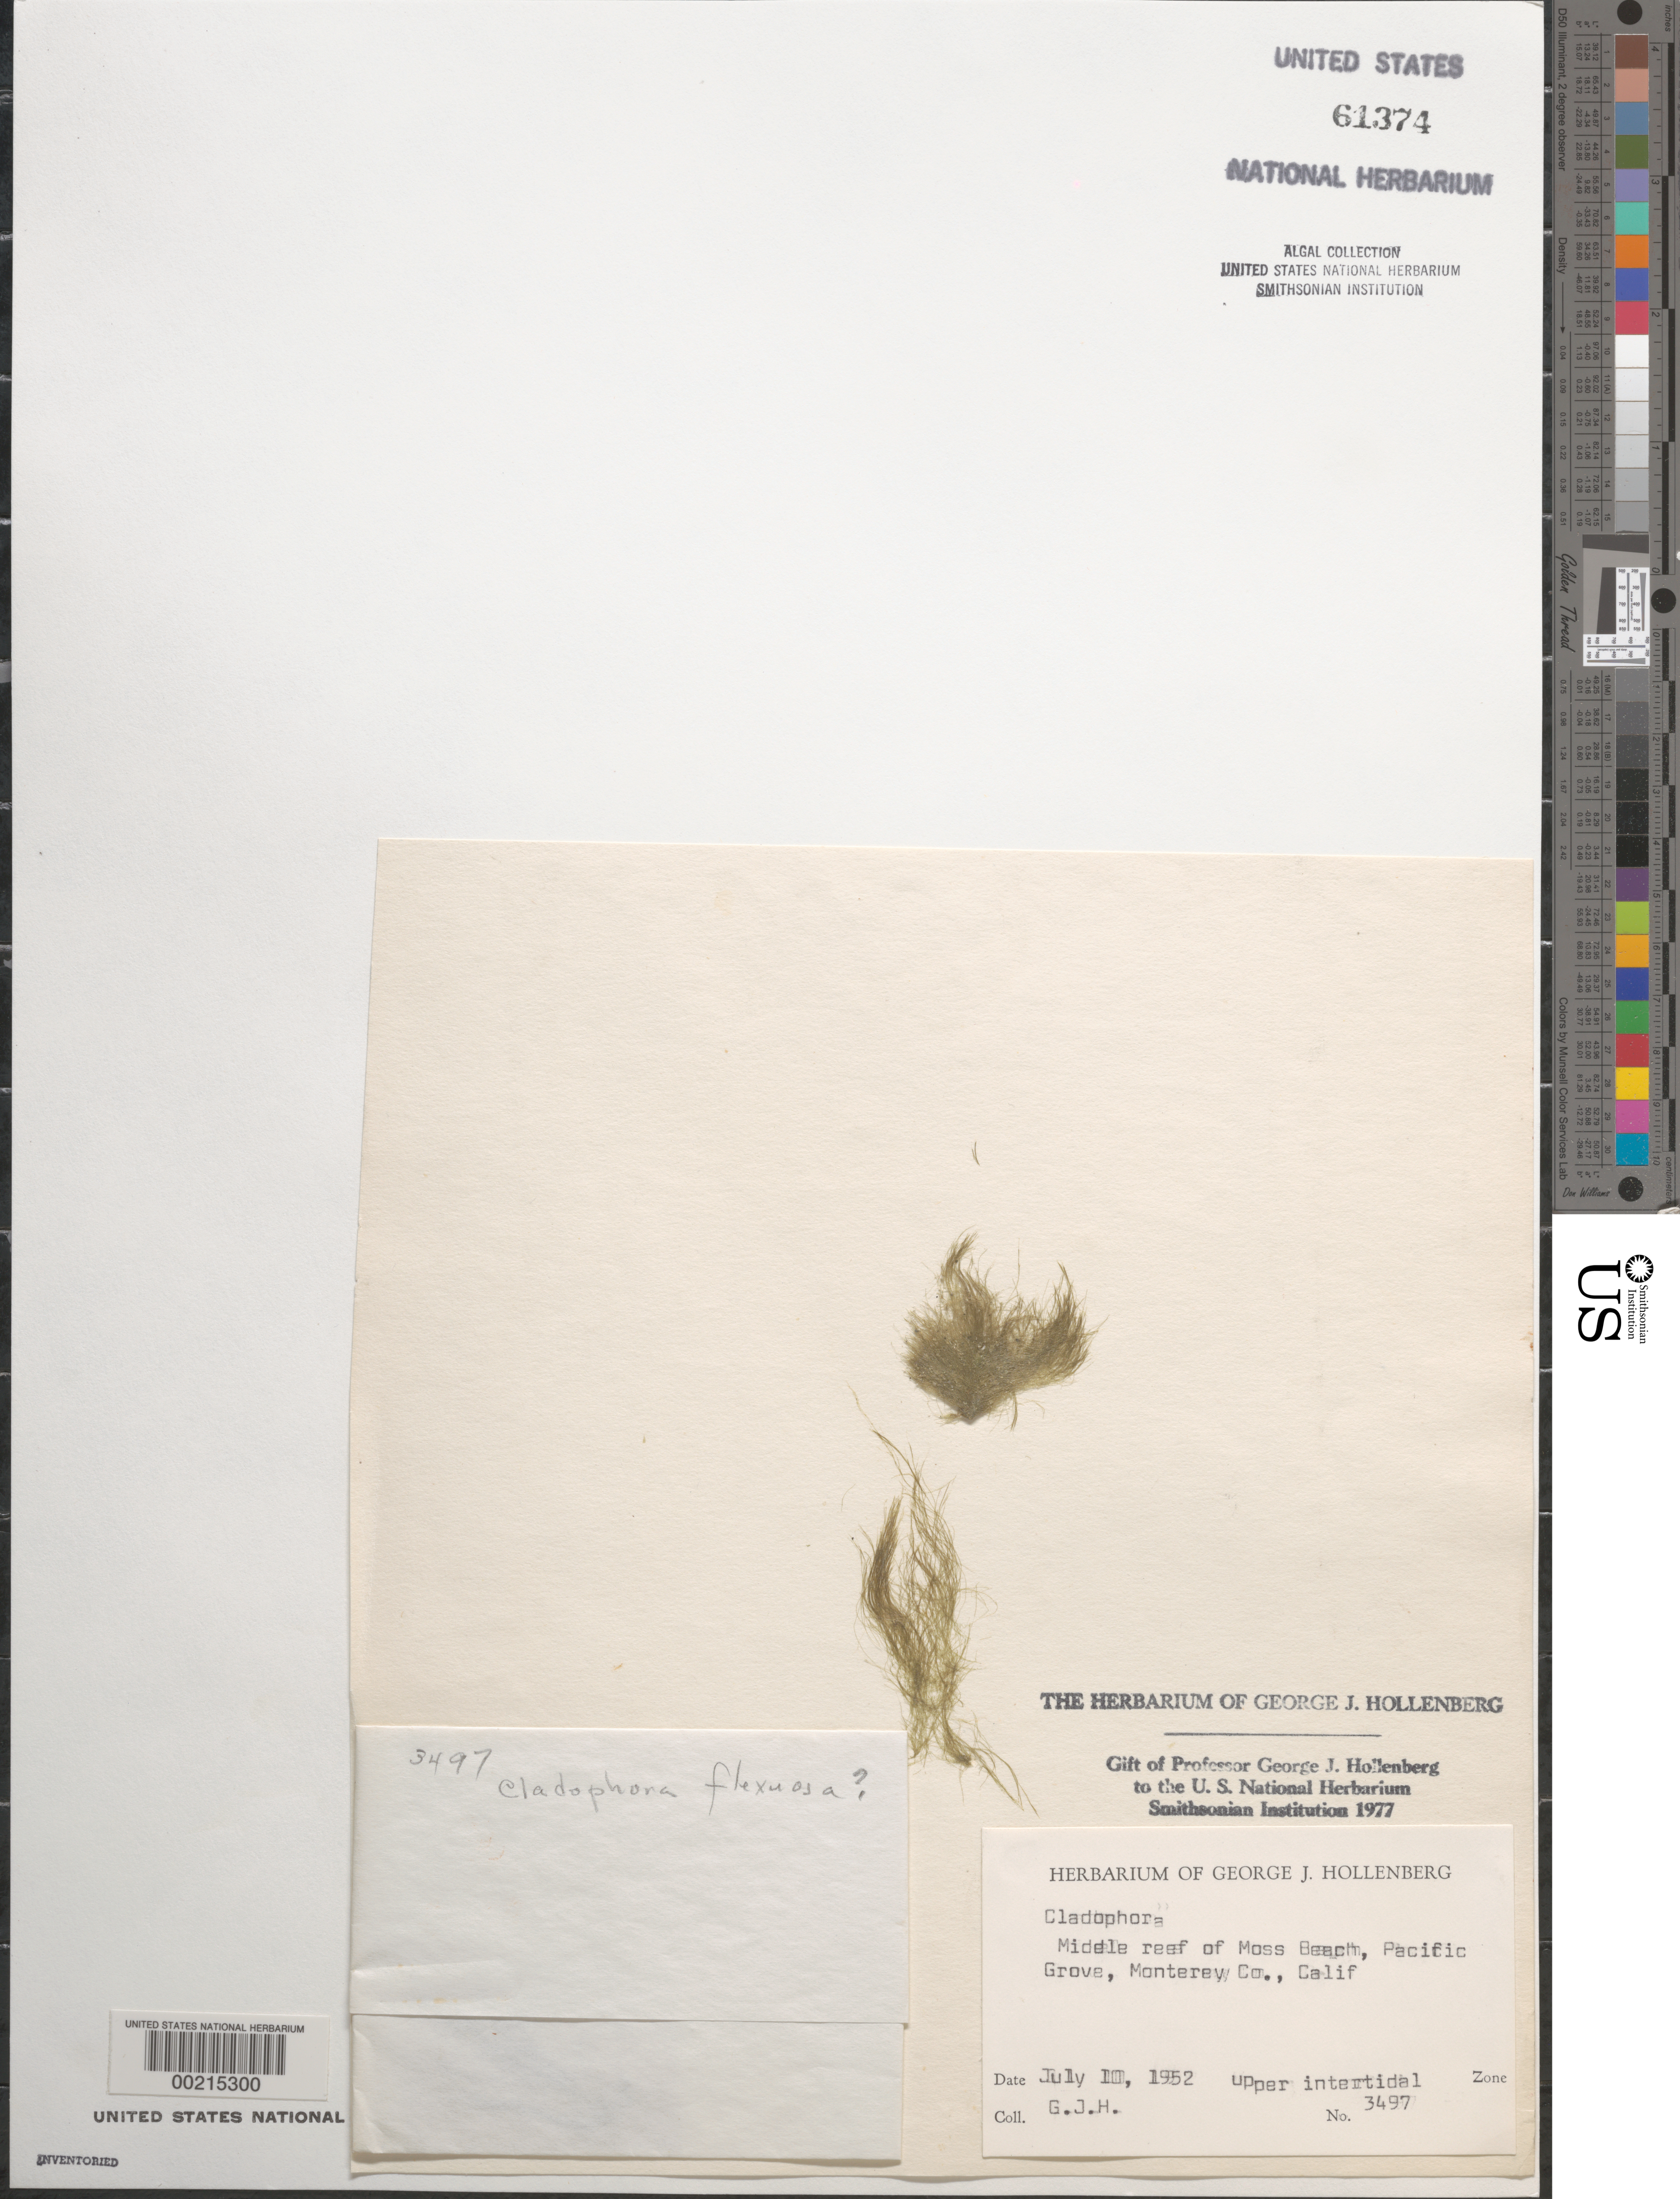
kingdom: Plantae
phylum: Chlorophyta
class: Ulvophyceae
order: Cladophorales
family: Cladophoraceae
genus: Cladophora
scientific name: Cladophora flexuosa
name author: (O.F. Muell.) Kütz.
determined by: Hollenberg, George J.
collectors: G. Hollenberg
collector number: GJH 3497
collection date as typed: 10 Jul 1952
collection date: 1952-07-10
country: United States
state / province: California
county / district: Monterey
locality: Middle reef of Moss Beach, Pacific Grove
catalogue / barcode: US 61374